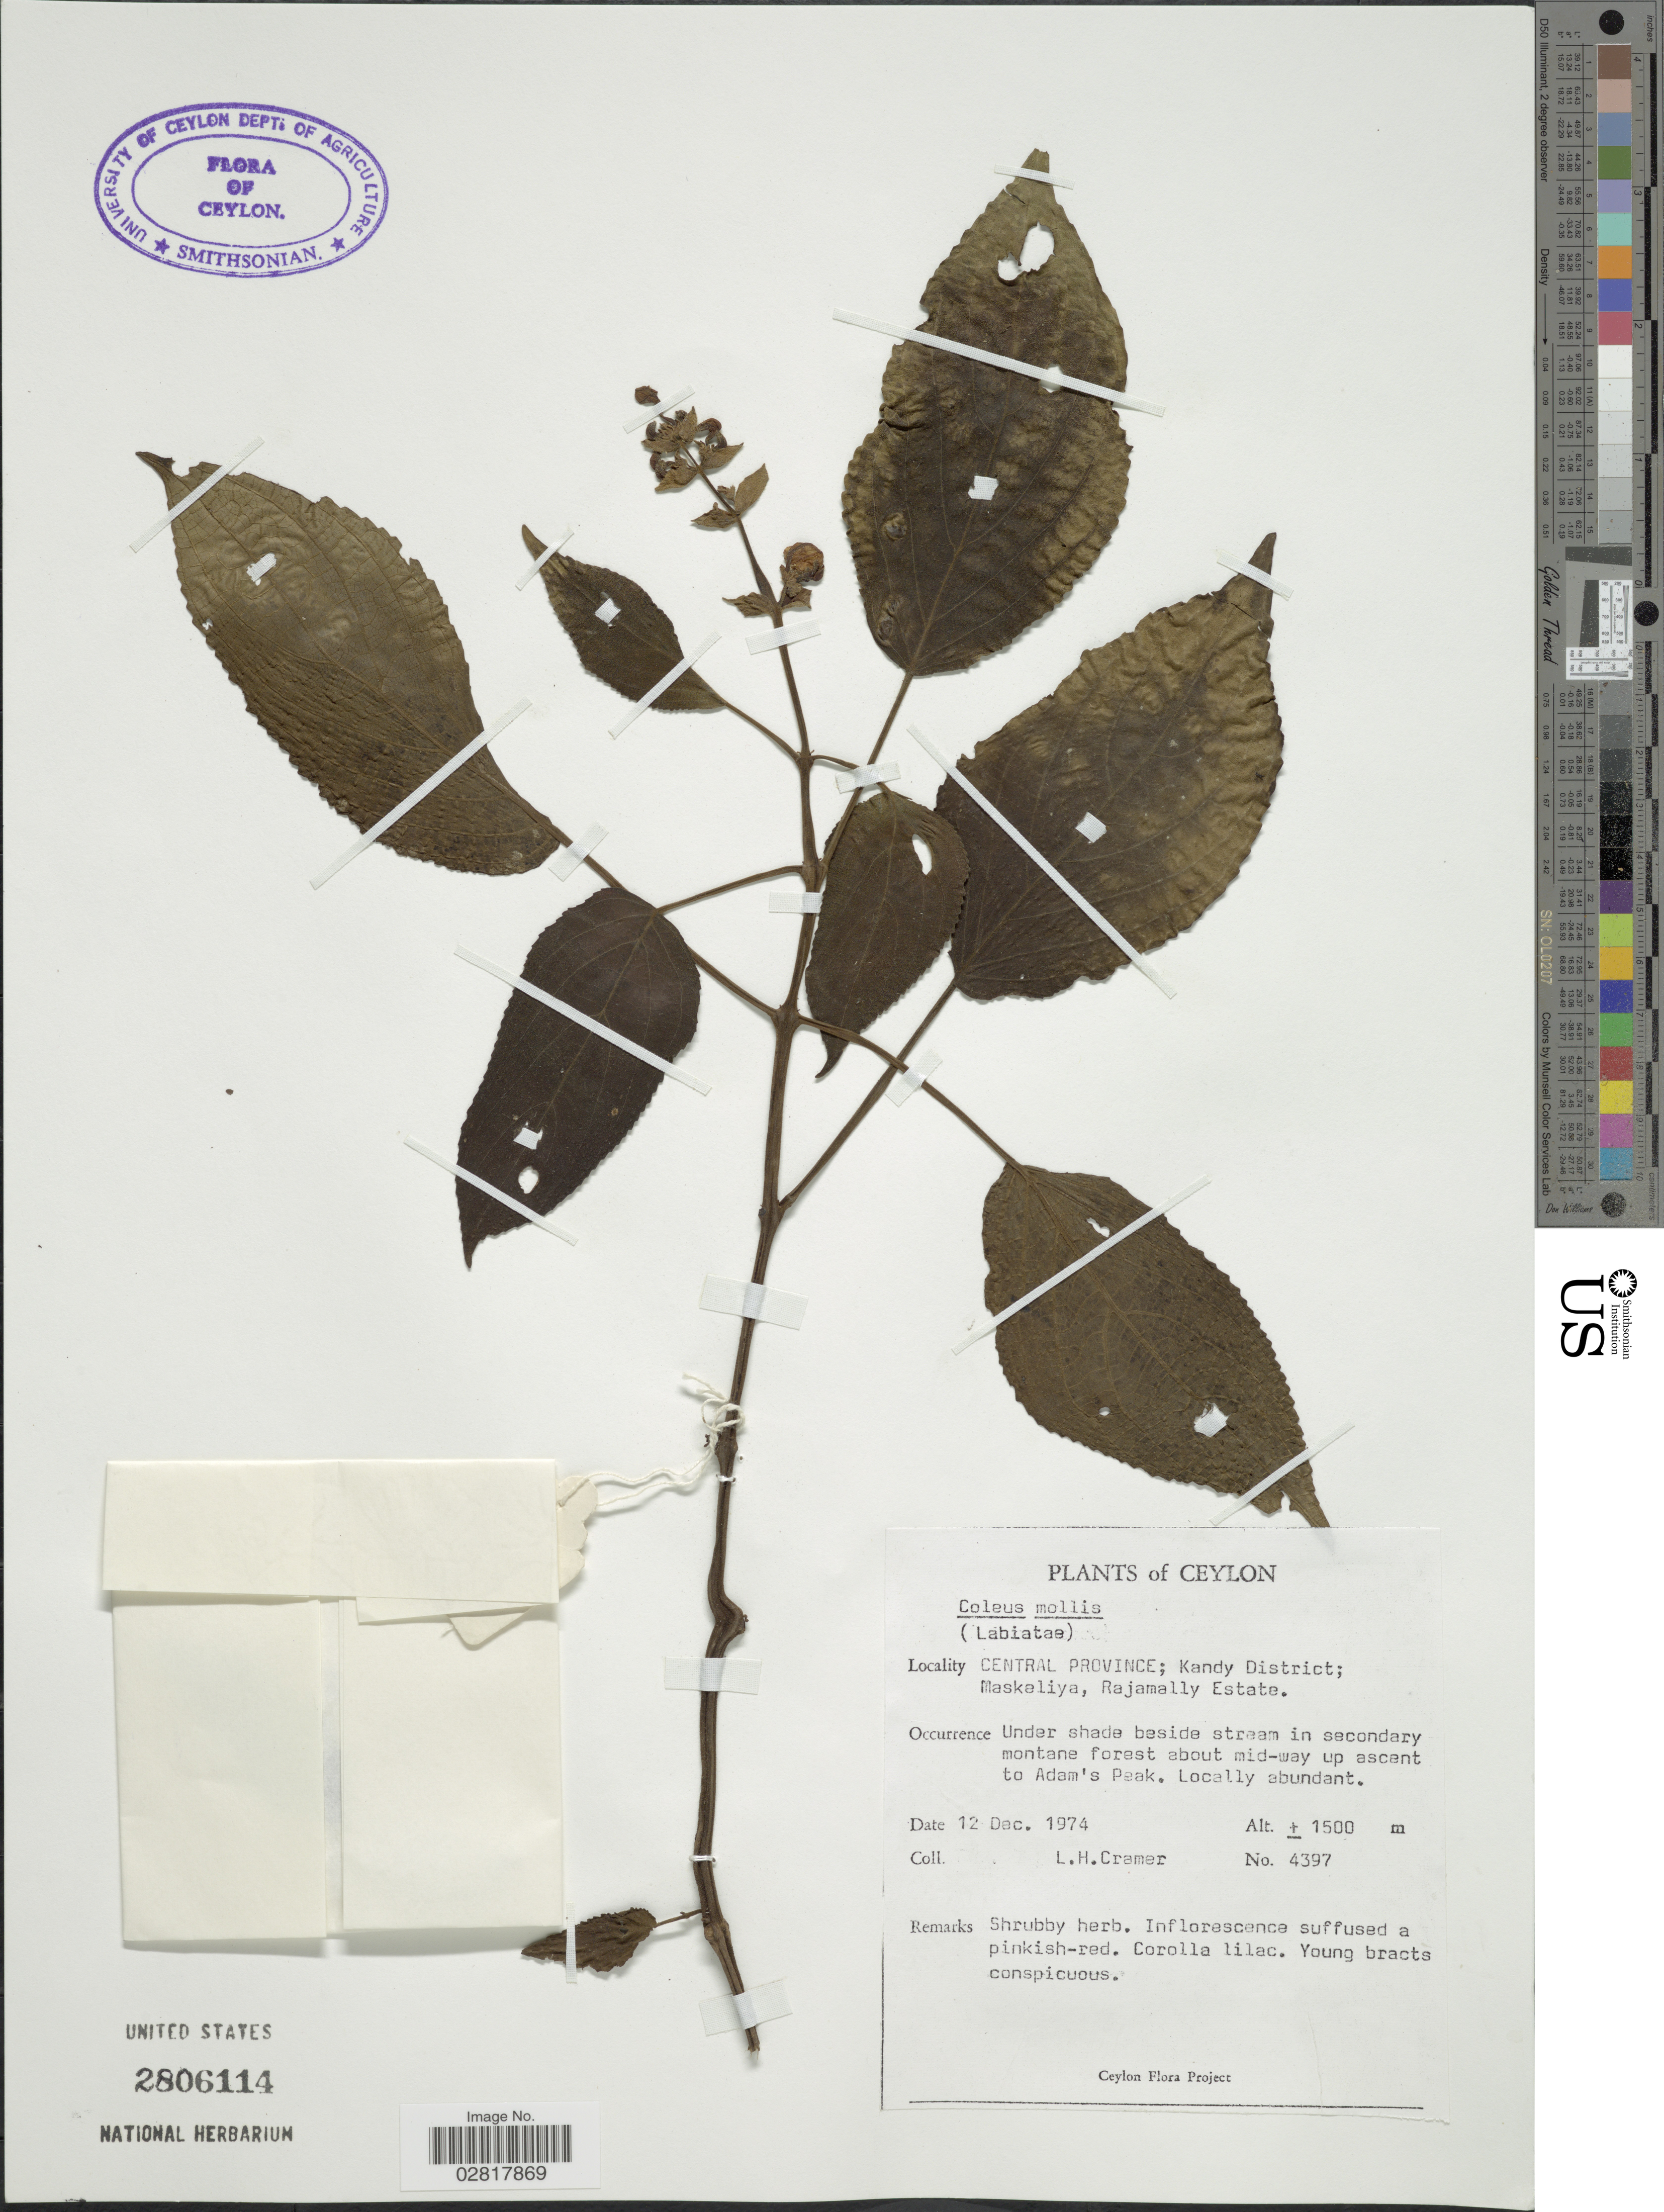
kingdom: Plantae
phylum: Tracheophyta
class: Magnoliopsida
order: Lamiales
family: Lamiaceae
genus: Plectranthus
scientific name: Plectranthus crameri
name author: R.H. Willemse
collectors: L. H. Cramer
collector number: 4397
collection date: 1974-12-12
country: Sri Lanka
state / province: Central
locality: Ceylon. Kandy District; Maskeliya, Rajamally Estate. About mid-way up ascent to Adam's Peak.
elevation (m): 1500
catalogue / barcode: US 2806114